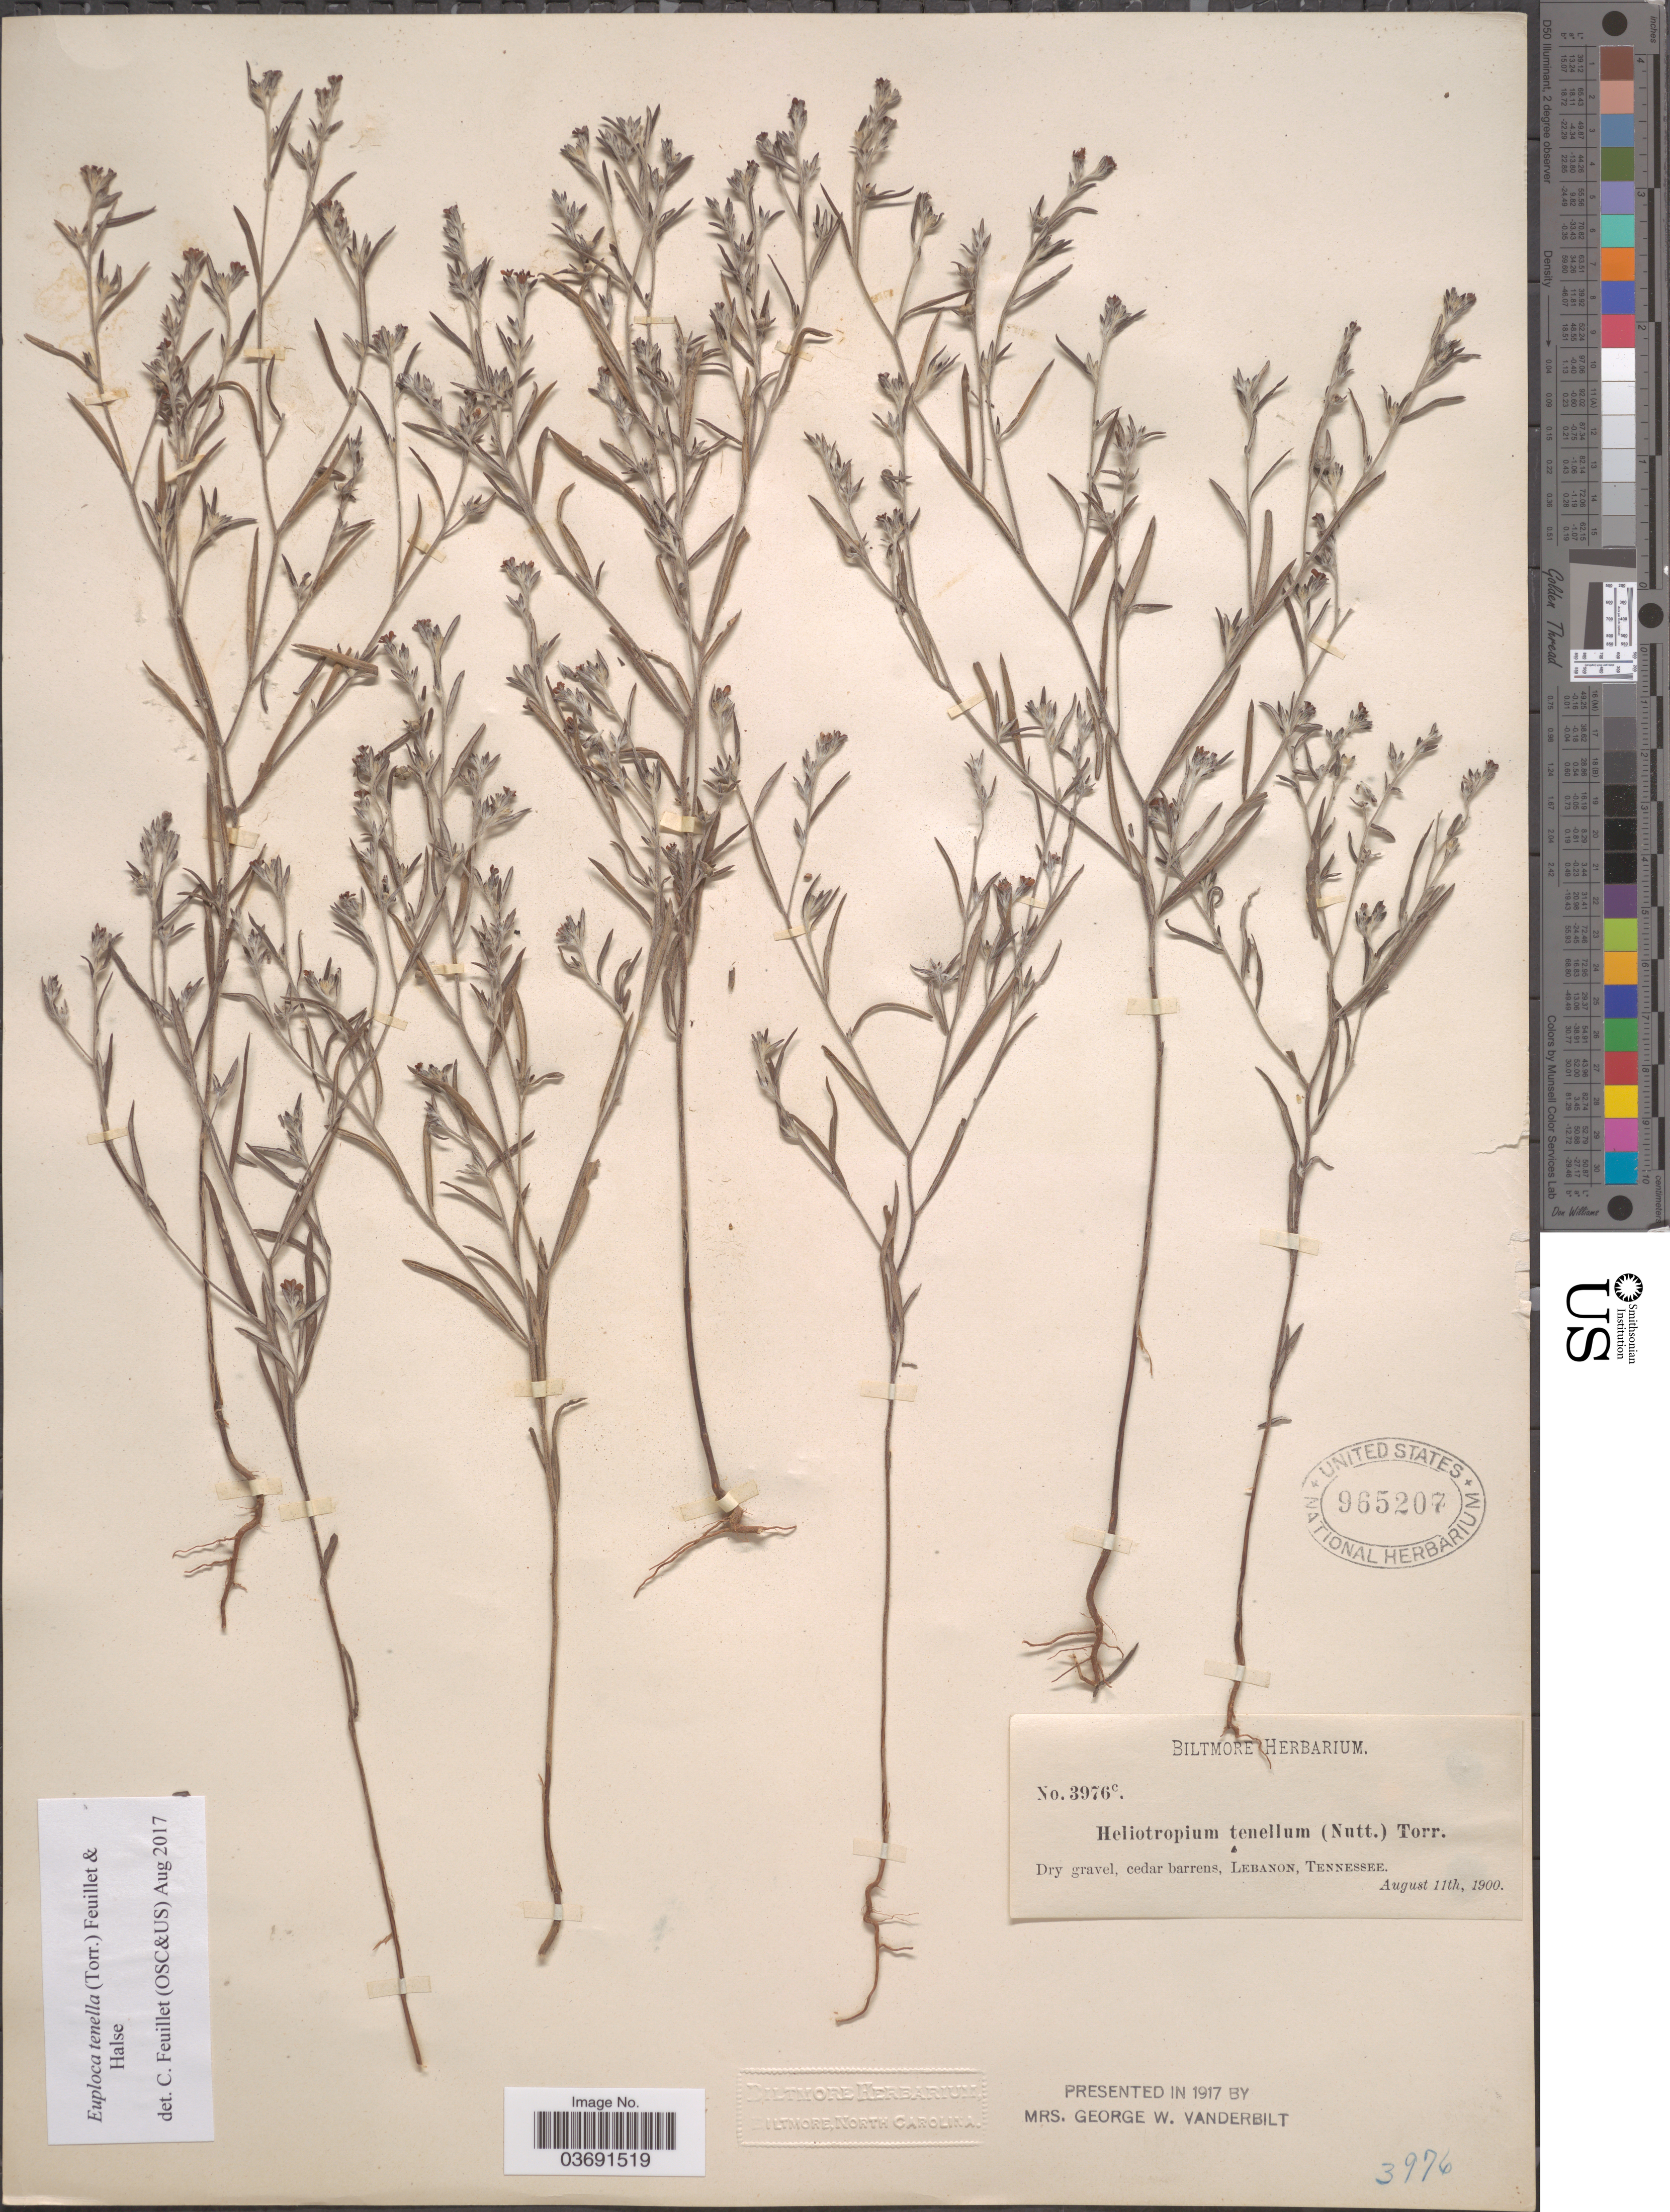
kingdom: Plantae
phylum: Tracheophyta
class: Magnoliopsida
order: Boraginales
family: Heliotropiaceae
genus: Euploca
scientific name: Euploca tenella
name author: (Torr.) Feuillet & Halse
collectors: ex herb. Biltmore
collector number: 3976c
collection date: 1900-08-11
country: United States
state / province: Tennessee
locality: Dry gravel, cedar barrens, Lebanon.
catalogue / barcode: US 965207